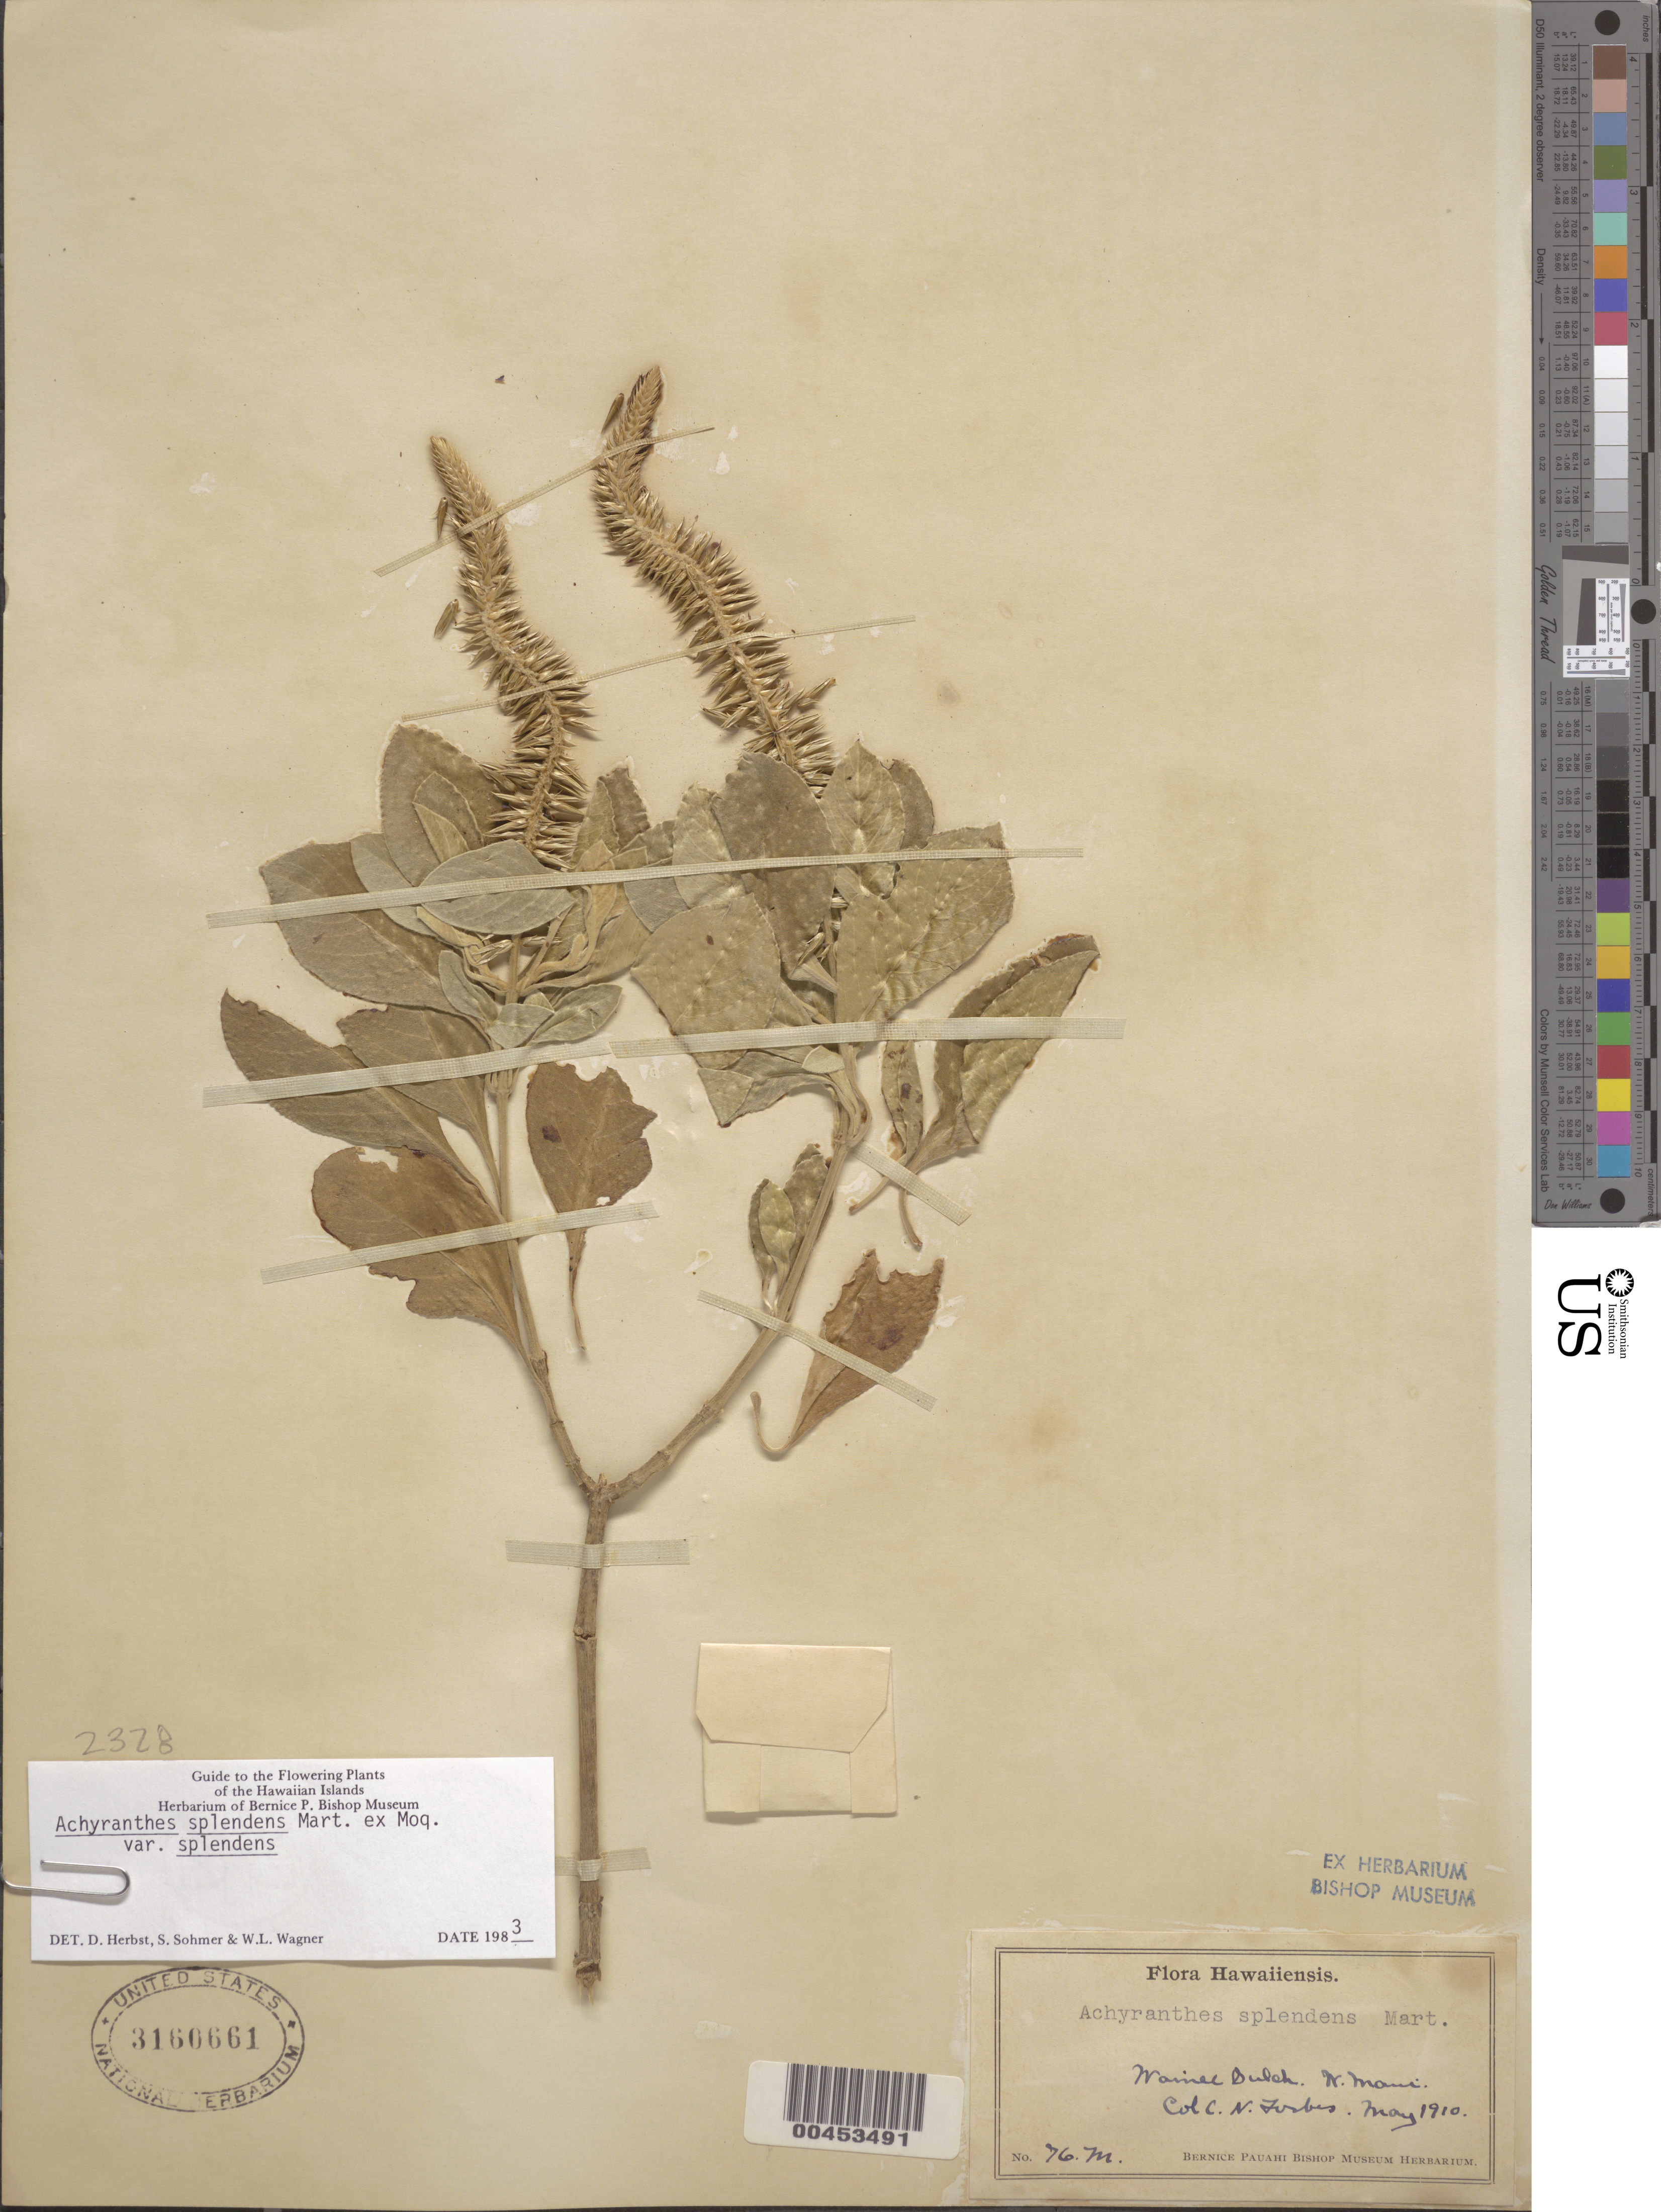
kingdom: Plantae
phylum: Tracheophyta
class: Magnoliopsida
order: Caryophyllales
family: Amaranthaceae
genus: Achyranthes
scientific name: Achyranthes splendens var. splendens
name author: Mart. ex Moq.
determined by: Herbst, D. R.; Sohmer, S. H.; Wagner, W. L.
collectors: C. N. Forbes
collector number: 76.M.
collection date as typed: May 1910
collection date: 1910-05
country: United States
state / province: Hawaii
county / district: Maui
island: Maui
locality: Wainee Gulch, W Maui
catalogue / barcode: US 3160661